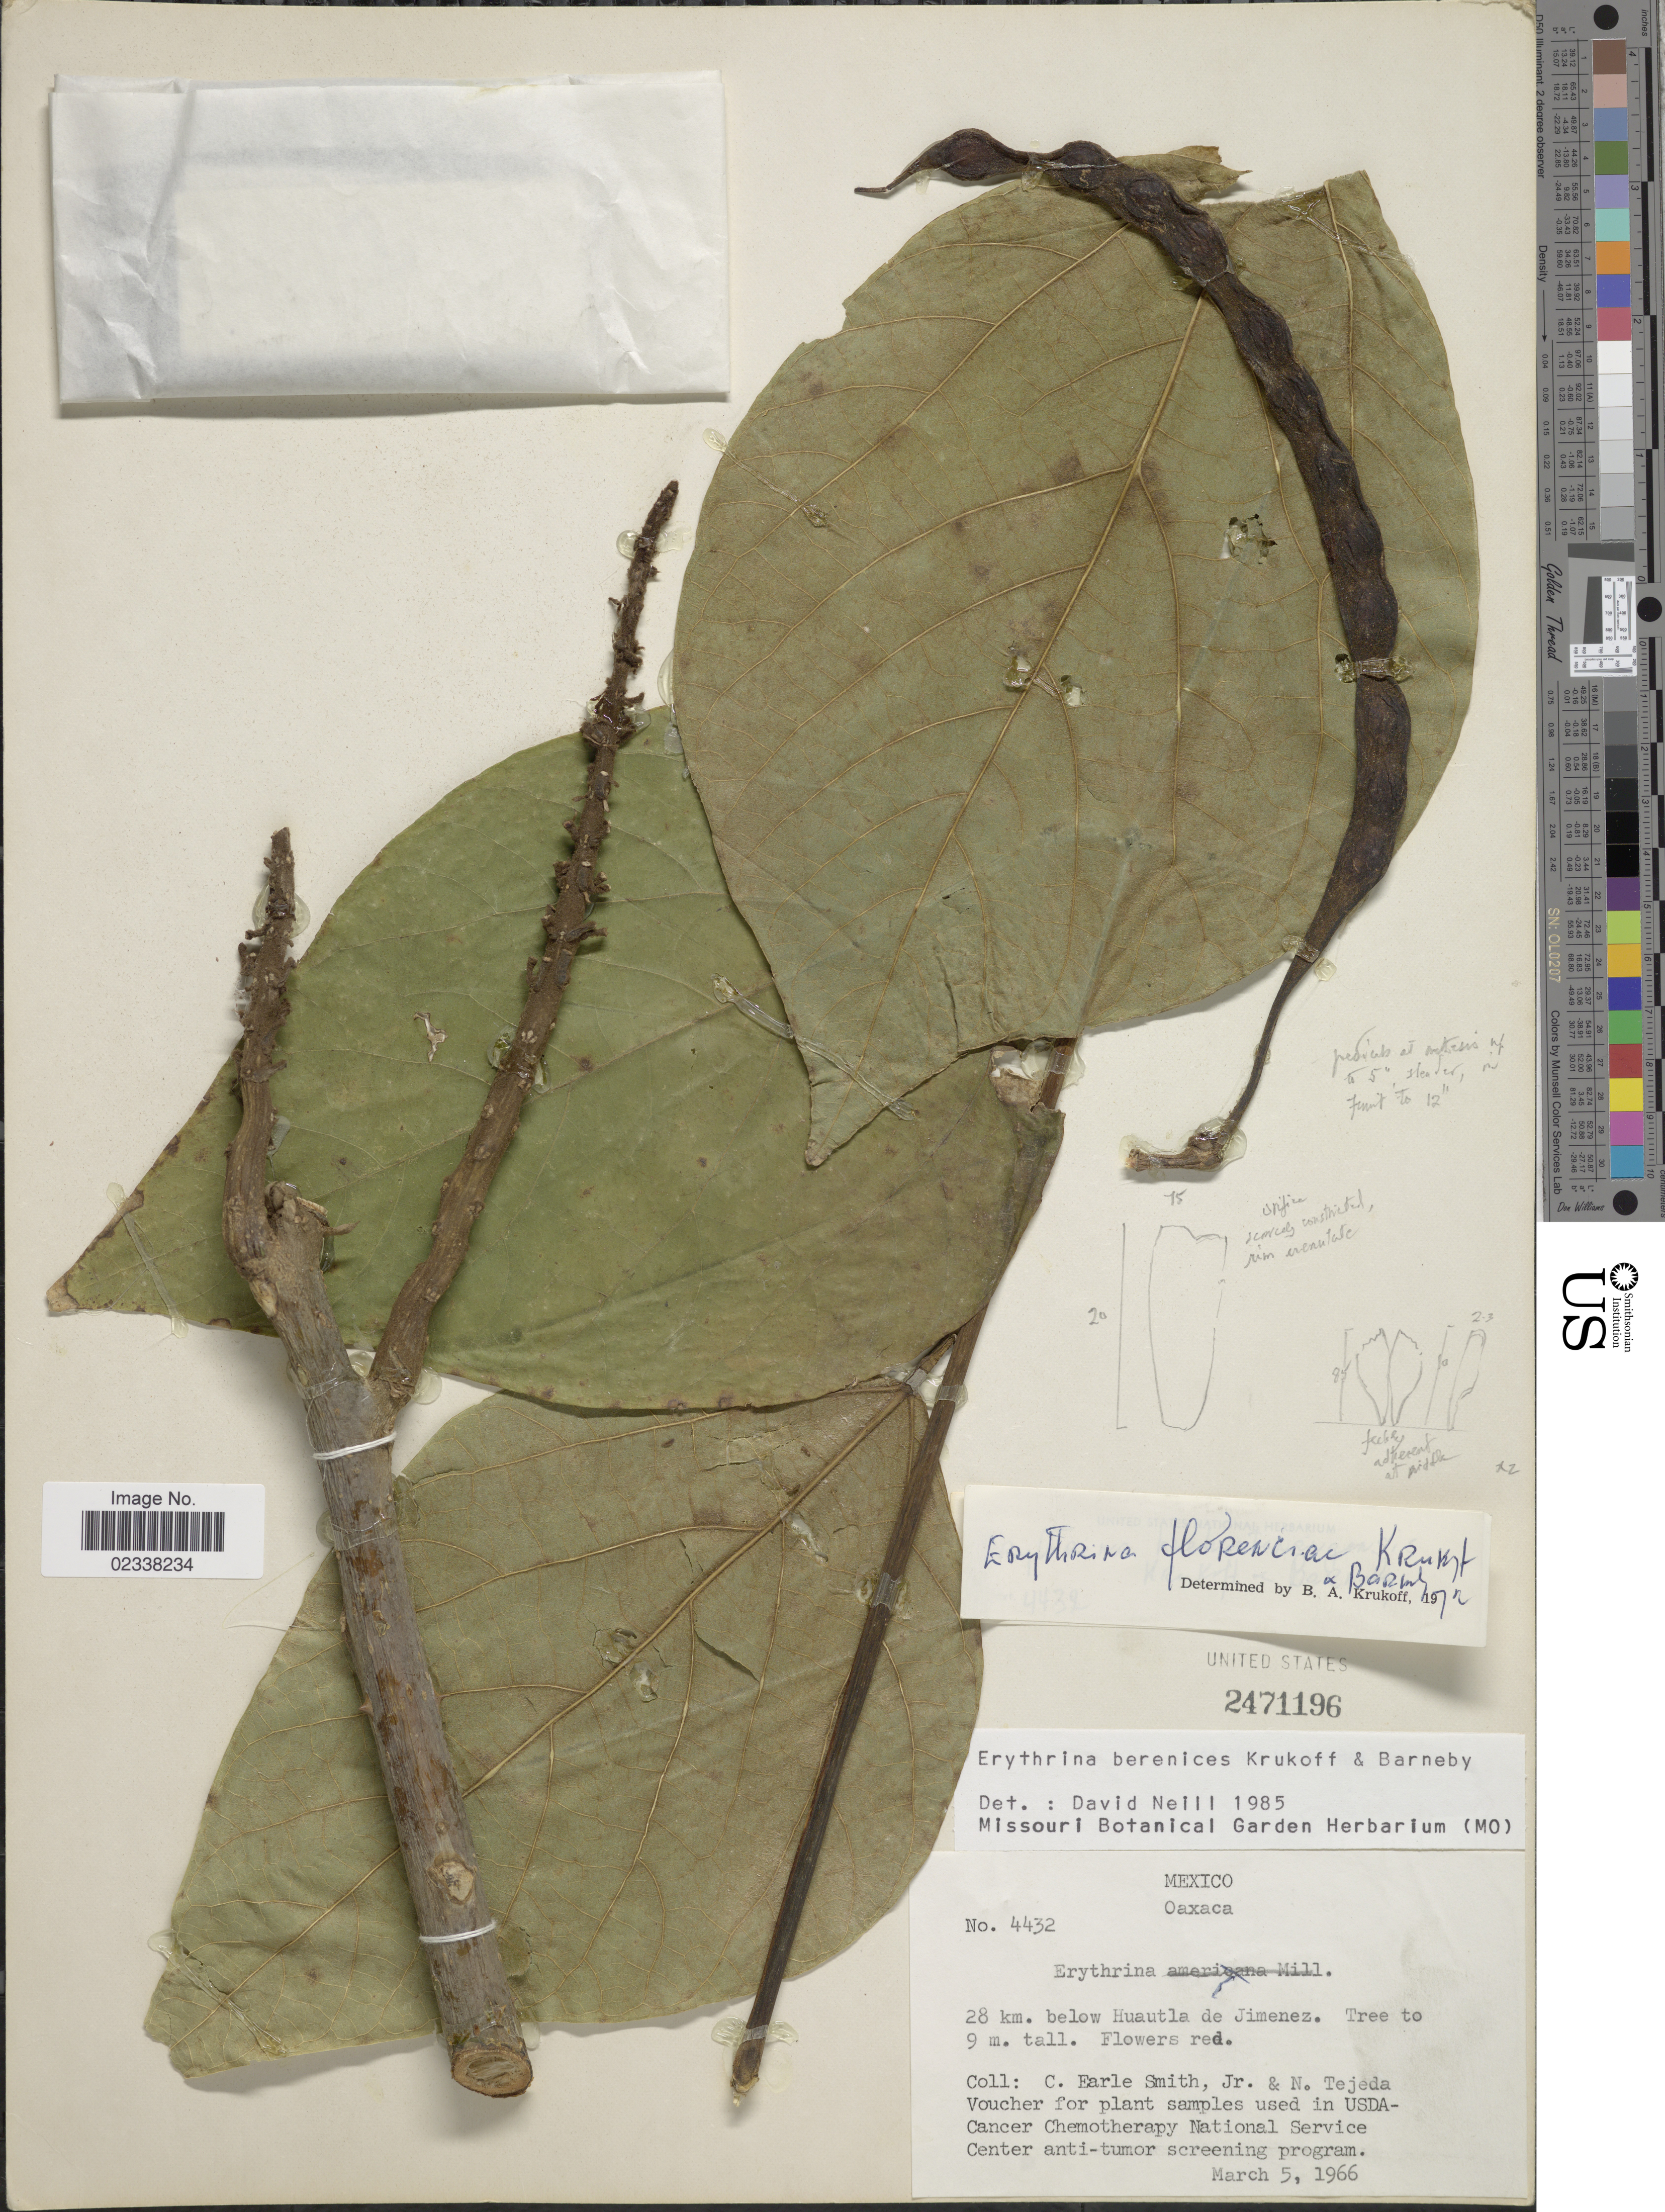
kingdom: Plantae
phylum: Tracheophyta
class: Magnoliopsida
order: Fabales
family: Fabaceae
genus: Erythrina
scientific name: Erythrina berenices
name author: Krukoff & Barneby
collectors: C. E. Smith Jr. & N. Tejeda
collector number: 4432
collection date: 1966-03-05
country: Mexico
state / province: Oaxaca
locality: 28 km. below Huautla de Jimenez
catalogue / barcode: US 2471196